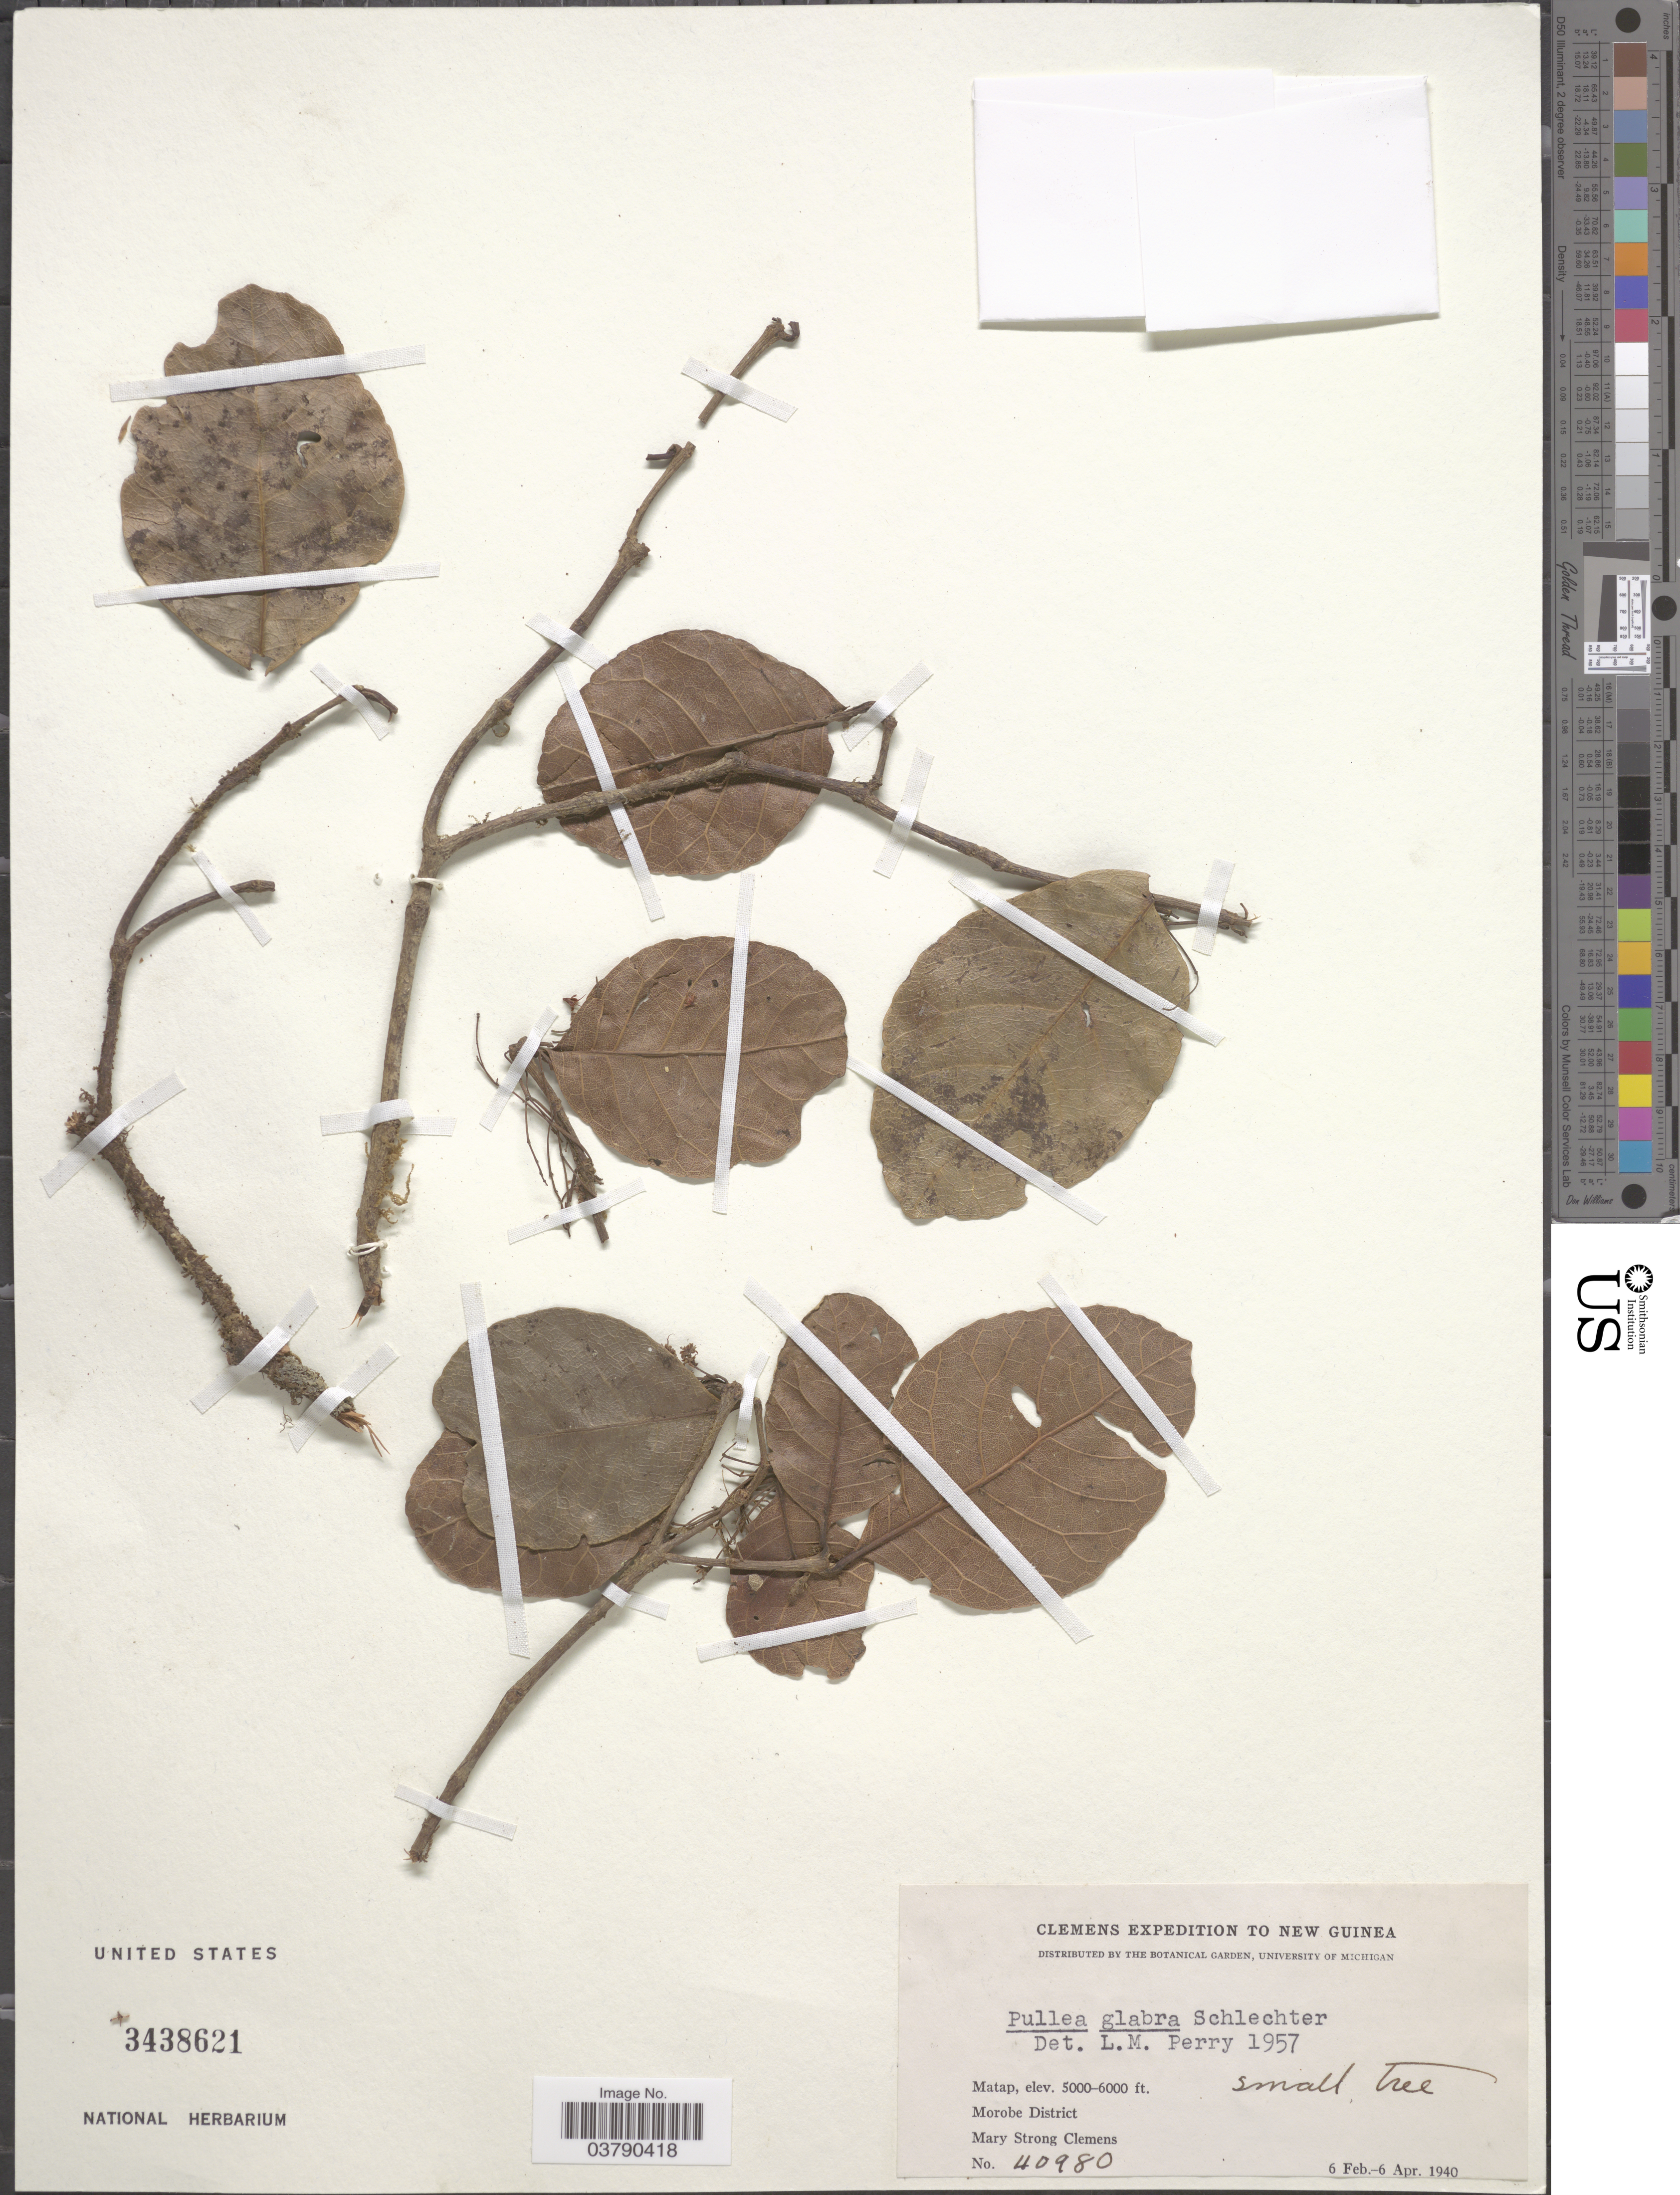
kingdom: Plantae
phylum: Tracheophyta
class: Magnoliopsida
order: Oxalidales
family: Cunoniaceae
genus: Pullea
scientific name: Pullea glabra var. glabra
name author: Schltr.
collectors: M. S. Clemens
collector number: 40980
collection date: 1940-02-06/1940-04-06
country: Papua New Guinea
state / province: Morobe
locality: New Guinea. Matap. Morobe District.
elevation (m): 1524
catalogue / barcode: US 3438621